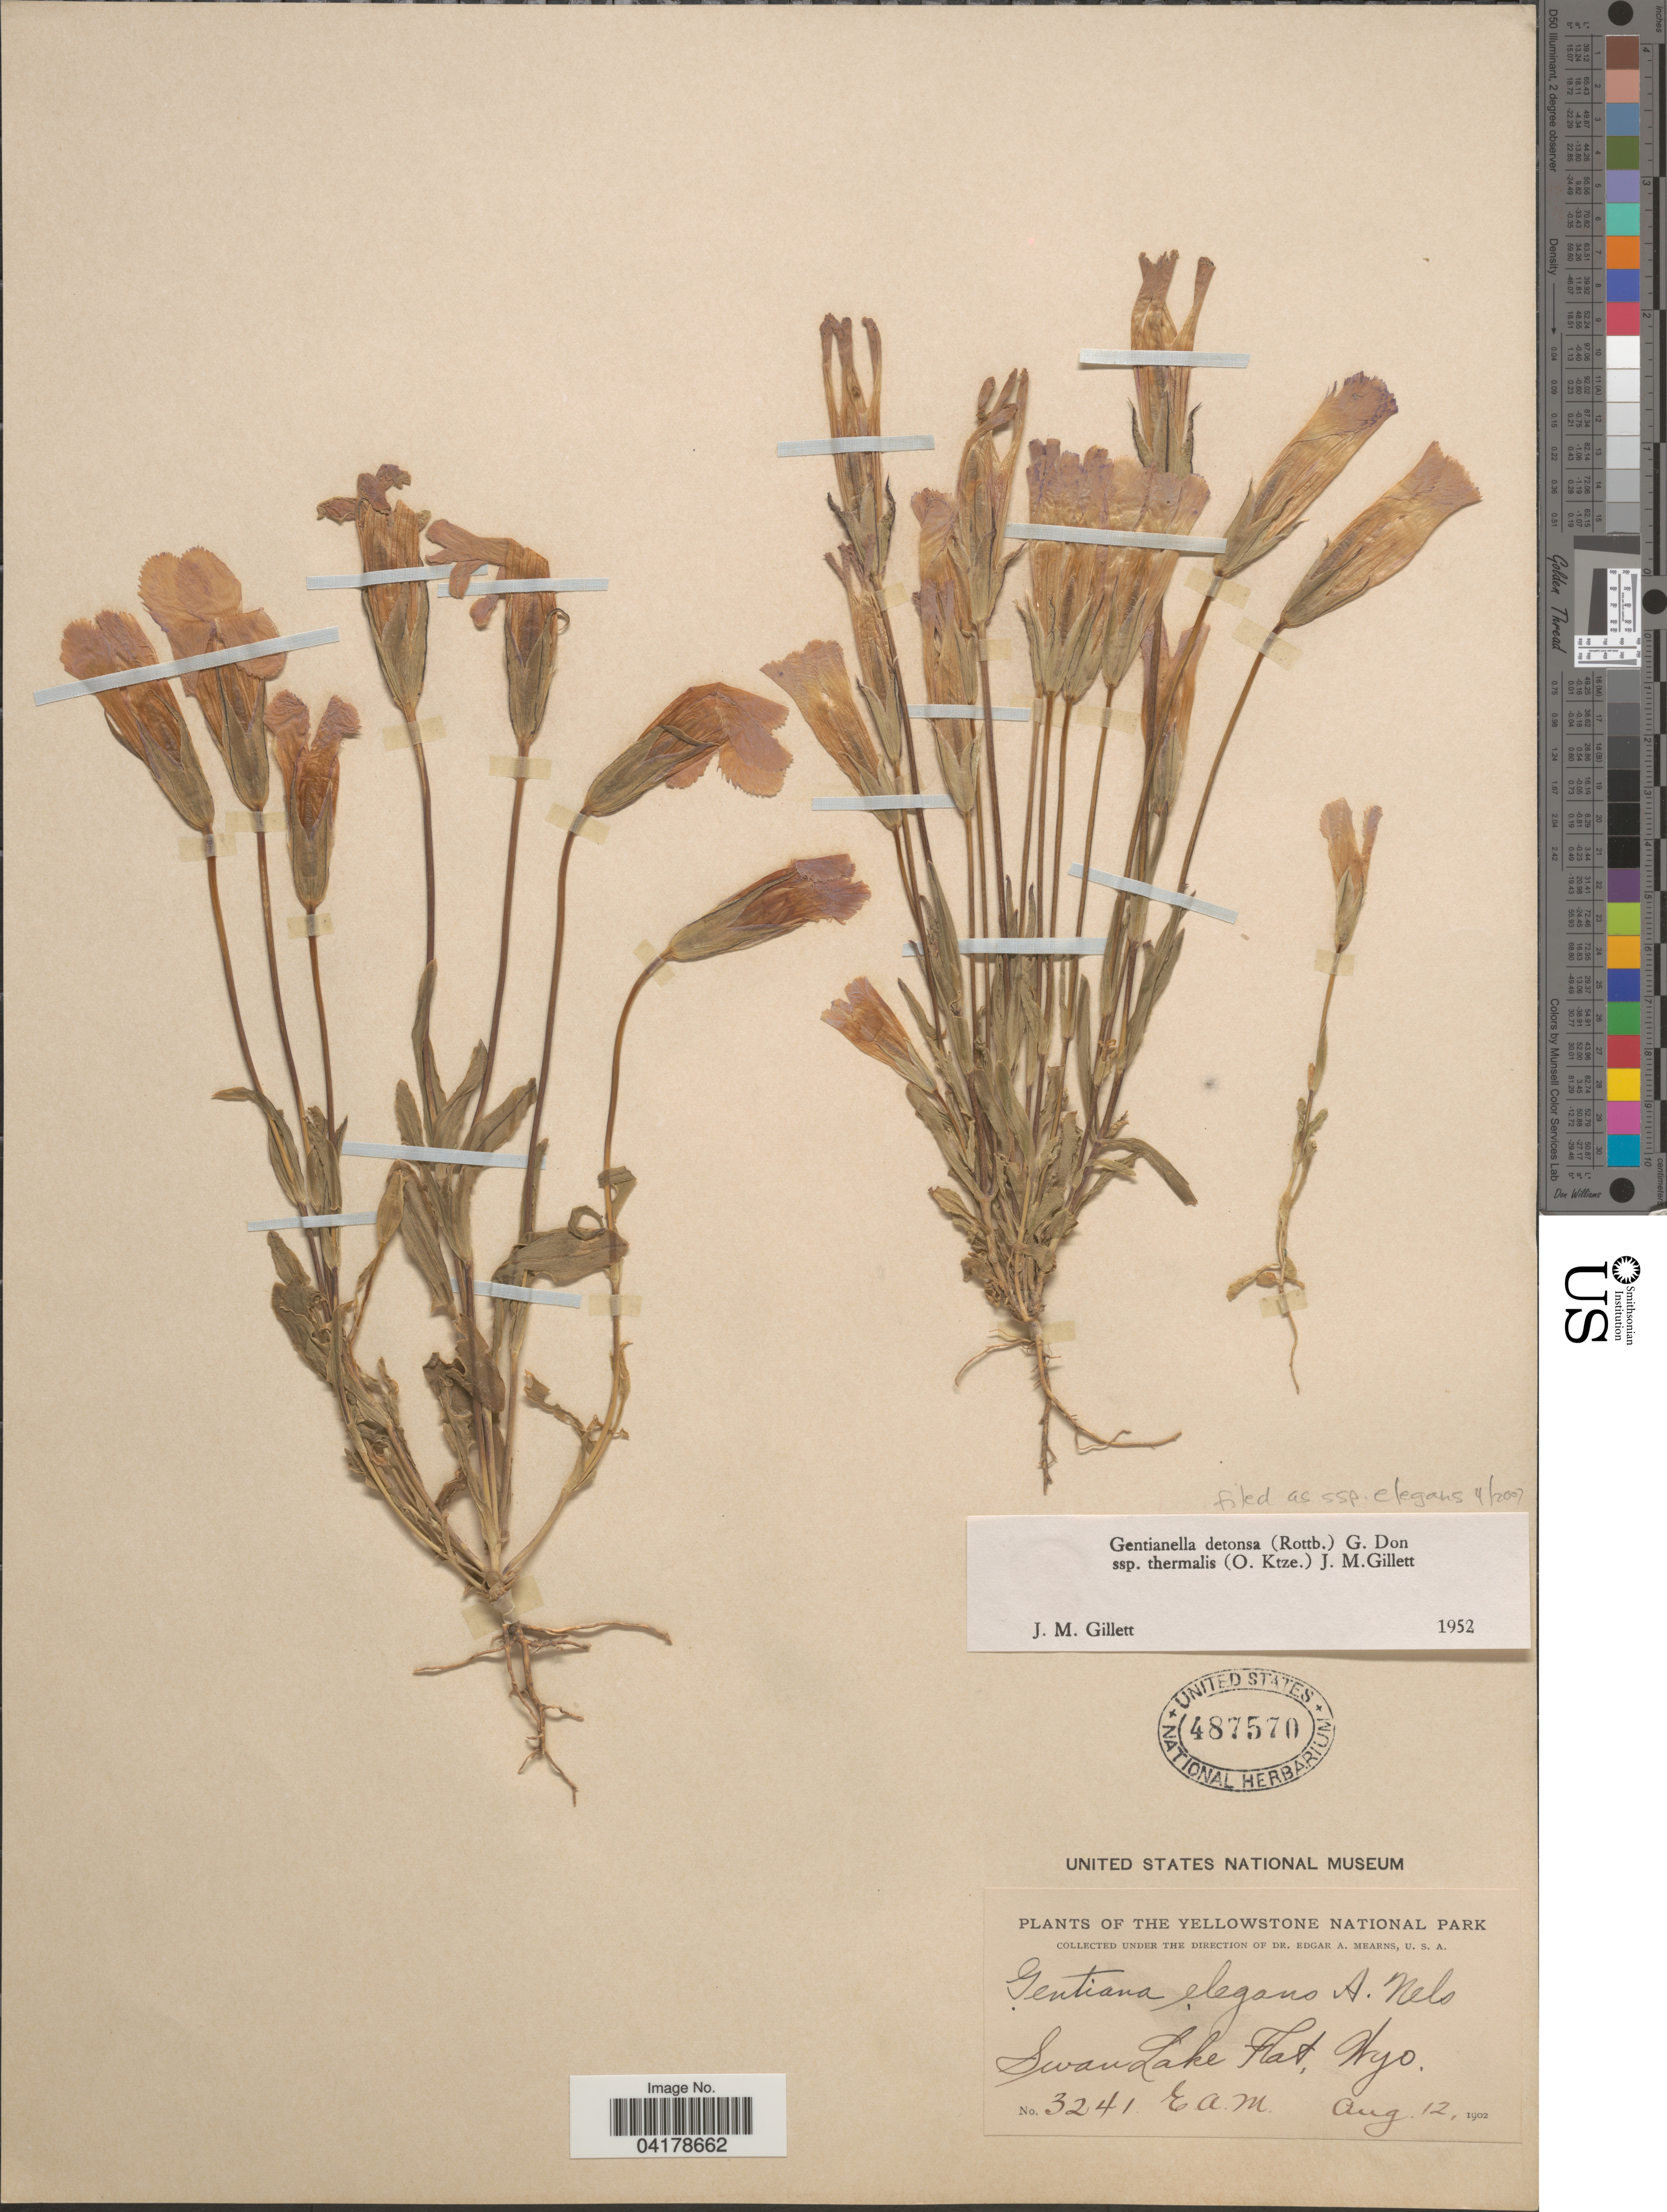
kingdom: Plantae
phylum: Tracheophyta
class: Magnoliopsida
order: Gentianales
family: Gentianaceae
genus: Gentianella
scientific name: Gentianella detonsa subsp. thermalis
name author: (Kuntze) J.M. Gillett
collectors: E. A. Mearns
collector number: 3241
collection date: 1902-08-12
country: United States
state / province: Wyoming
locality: The Yellowstone National Park. Swan Lake Flat.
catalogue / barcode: US 487570